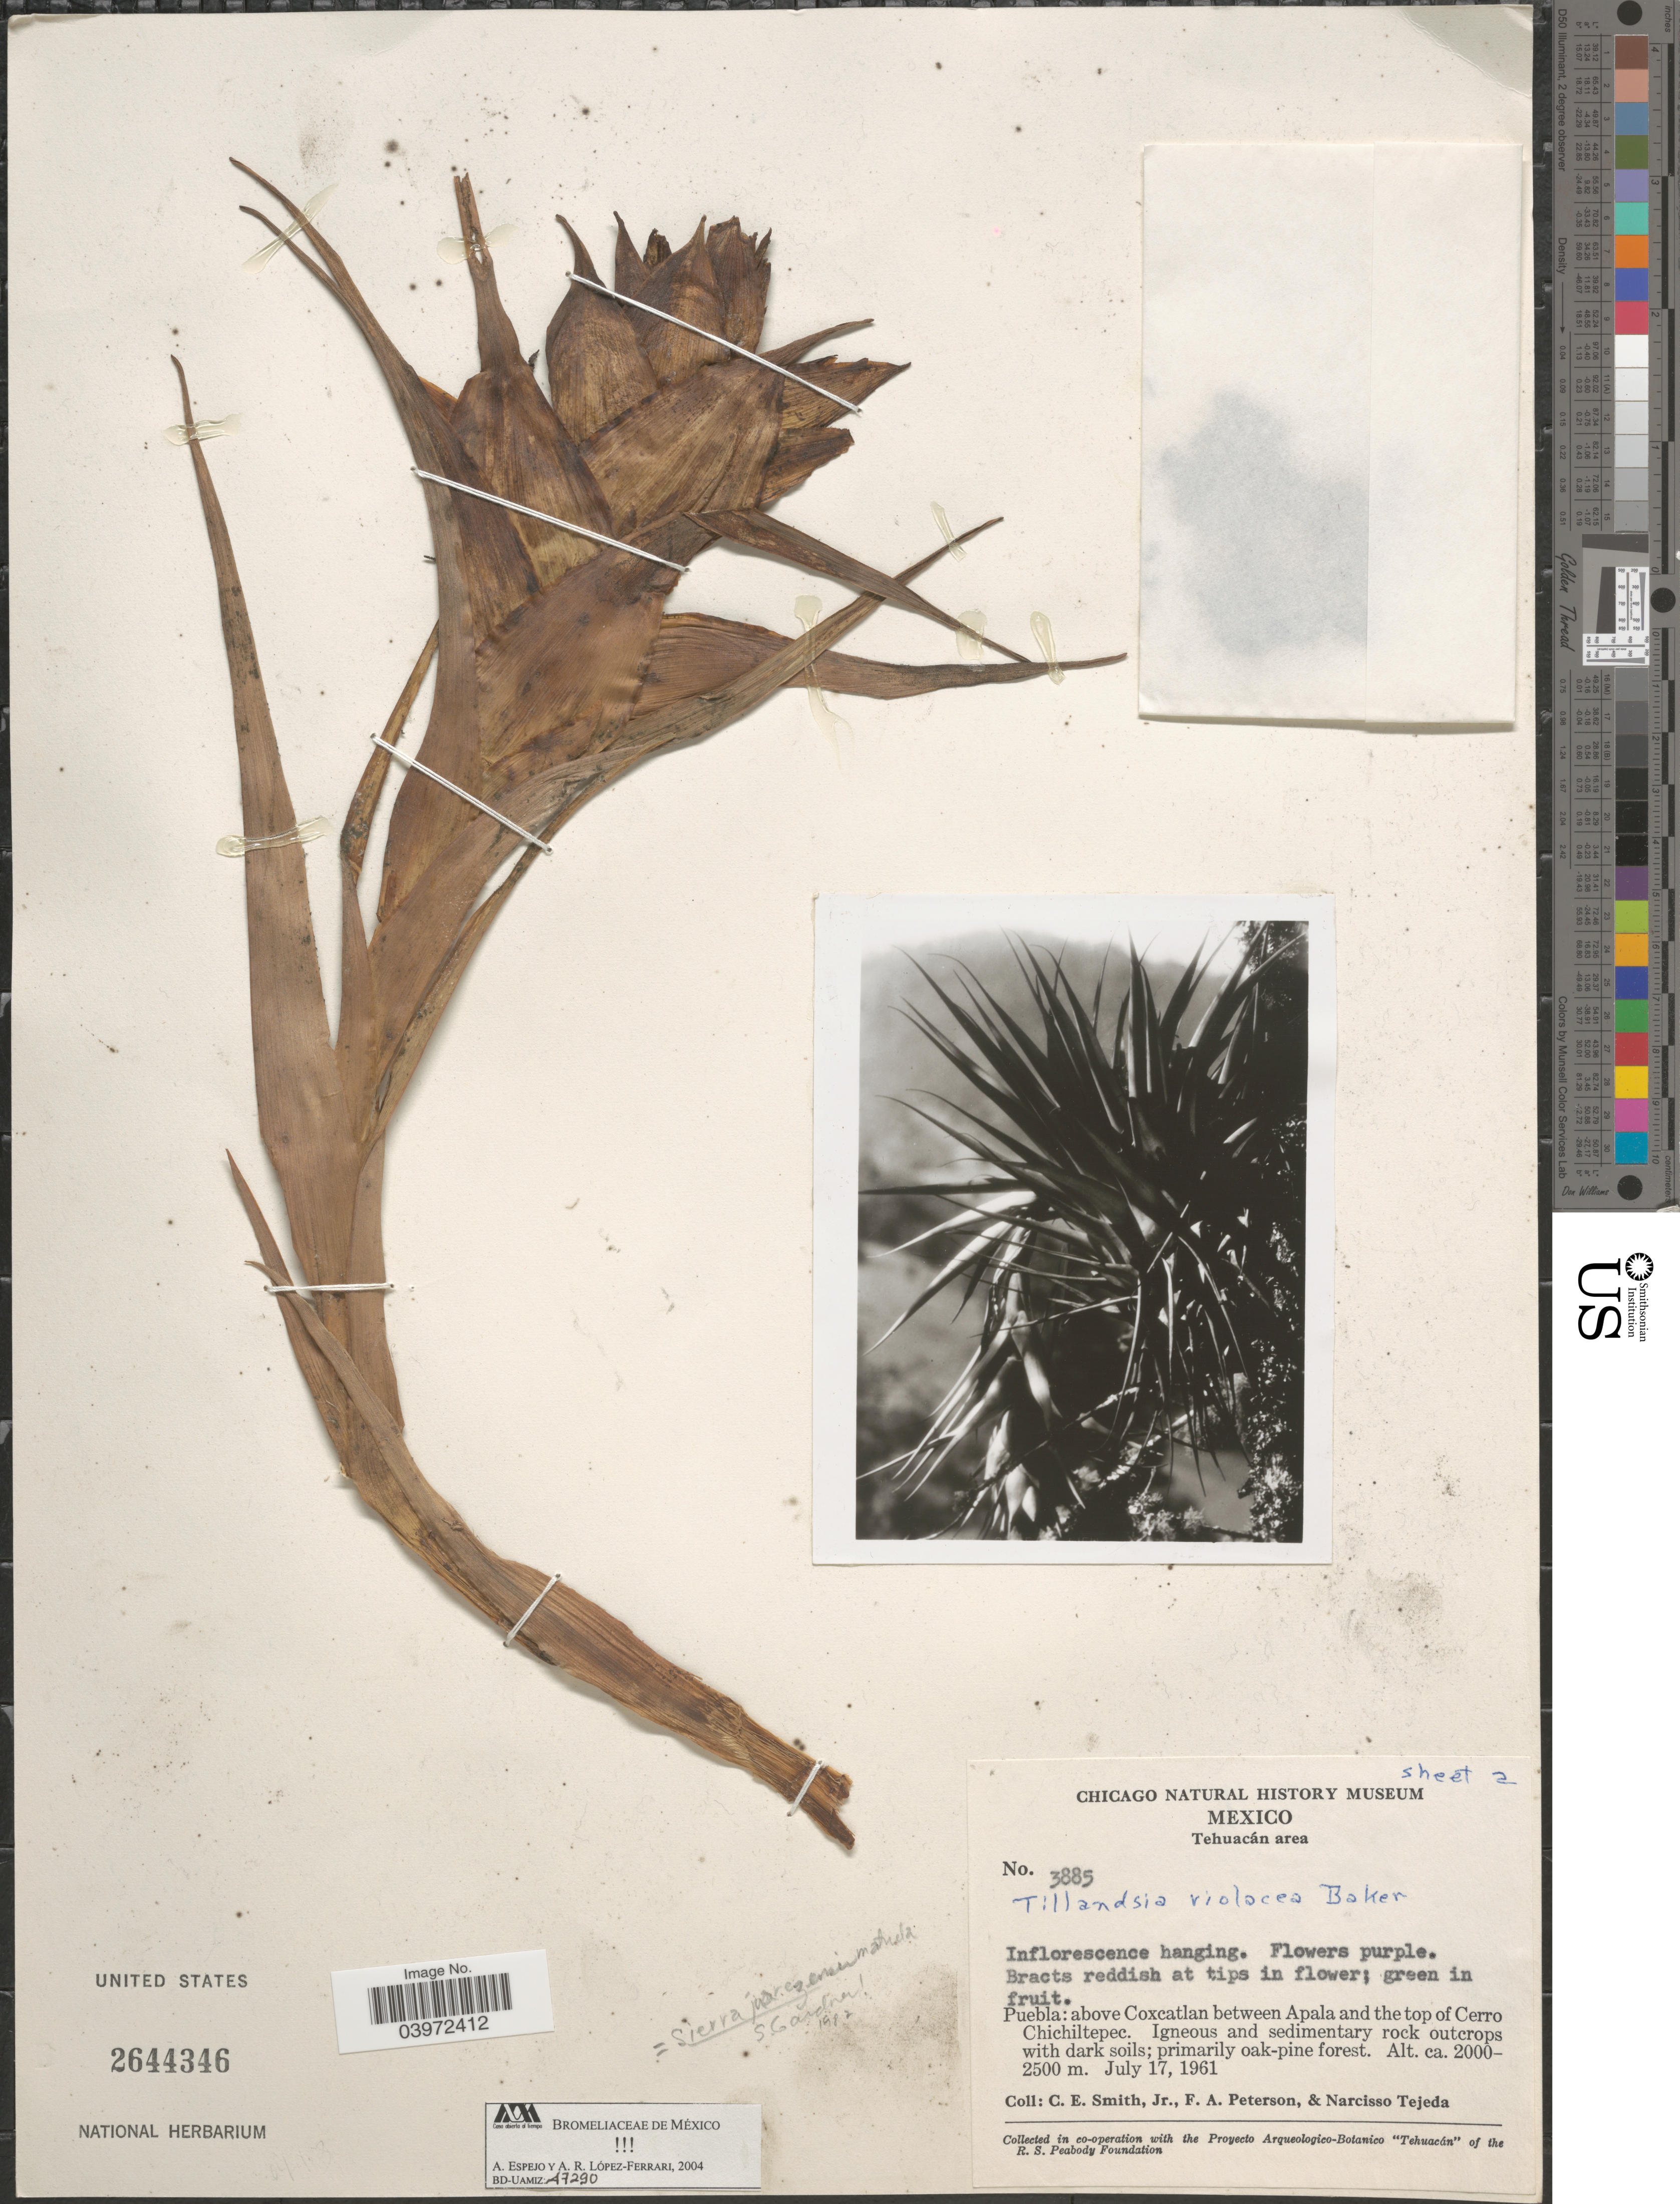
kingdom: Plantae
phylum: Tracheophyta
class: Liliopsida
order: Poales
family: Bromeliaceae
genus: Tillandsia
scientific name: Tillandsia violacea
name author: Klotzsch ex Beer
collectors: C. E. Smith Jr., F. A. Peterson & N. Tejeda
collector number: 3885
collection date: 1961-07-17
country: Mexico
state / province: Puebla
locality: Tehuacán area. Above Coxcatlan between Apala and the top of Cerro Chichiltepec.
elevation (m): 2000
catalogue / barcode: US 2644346